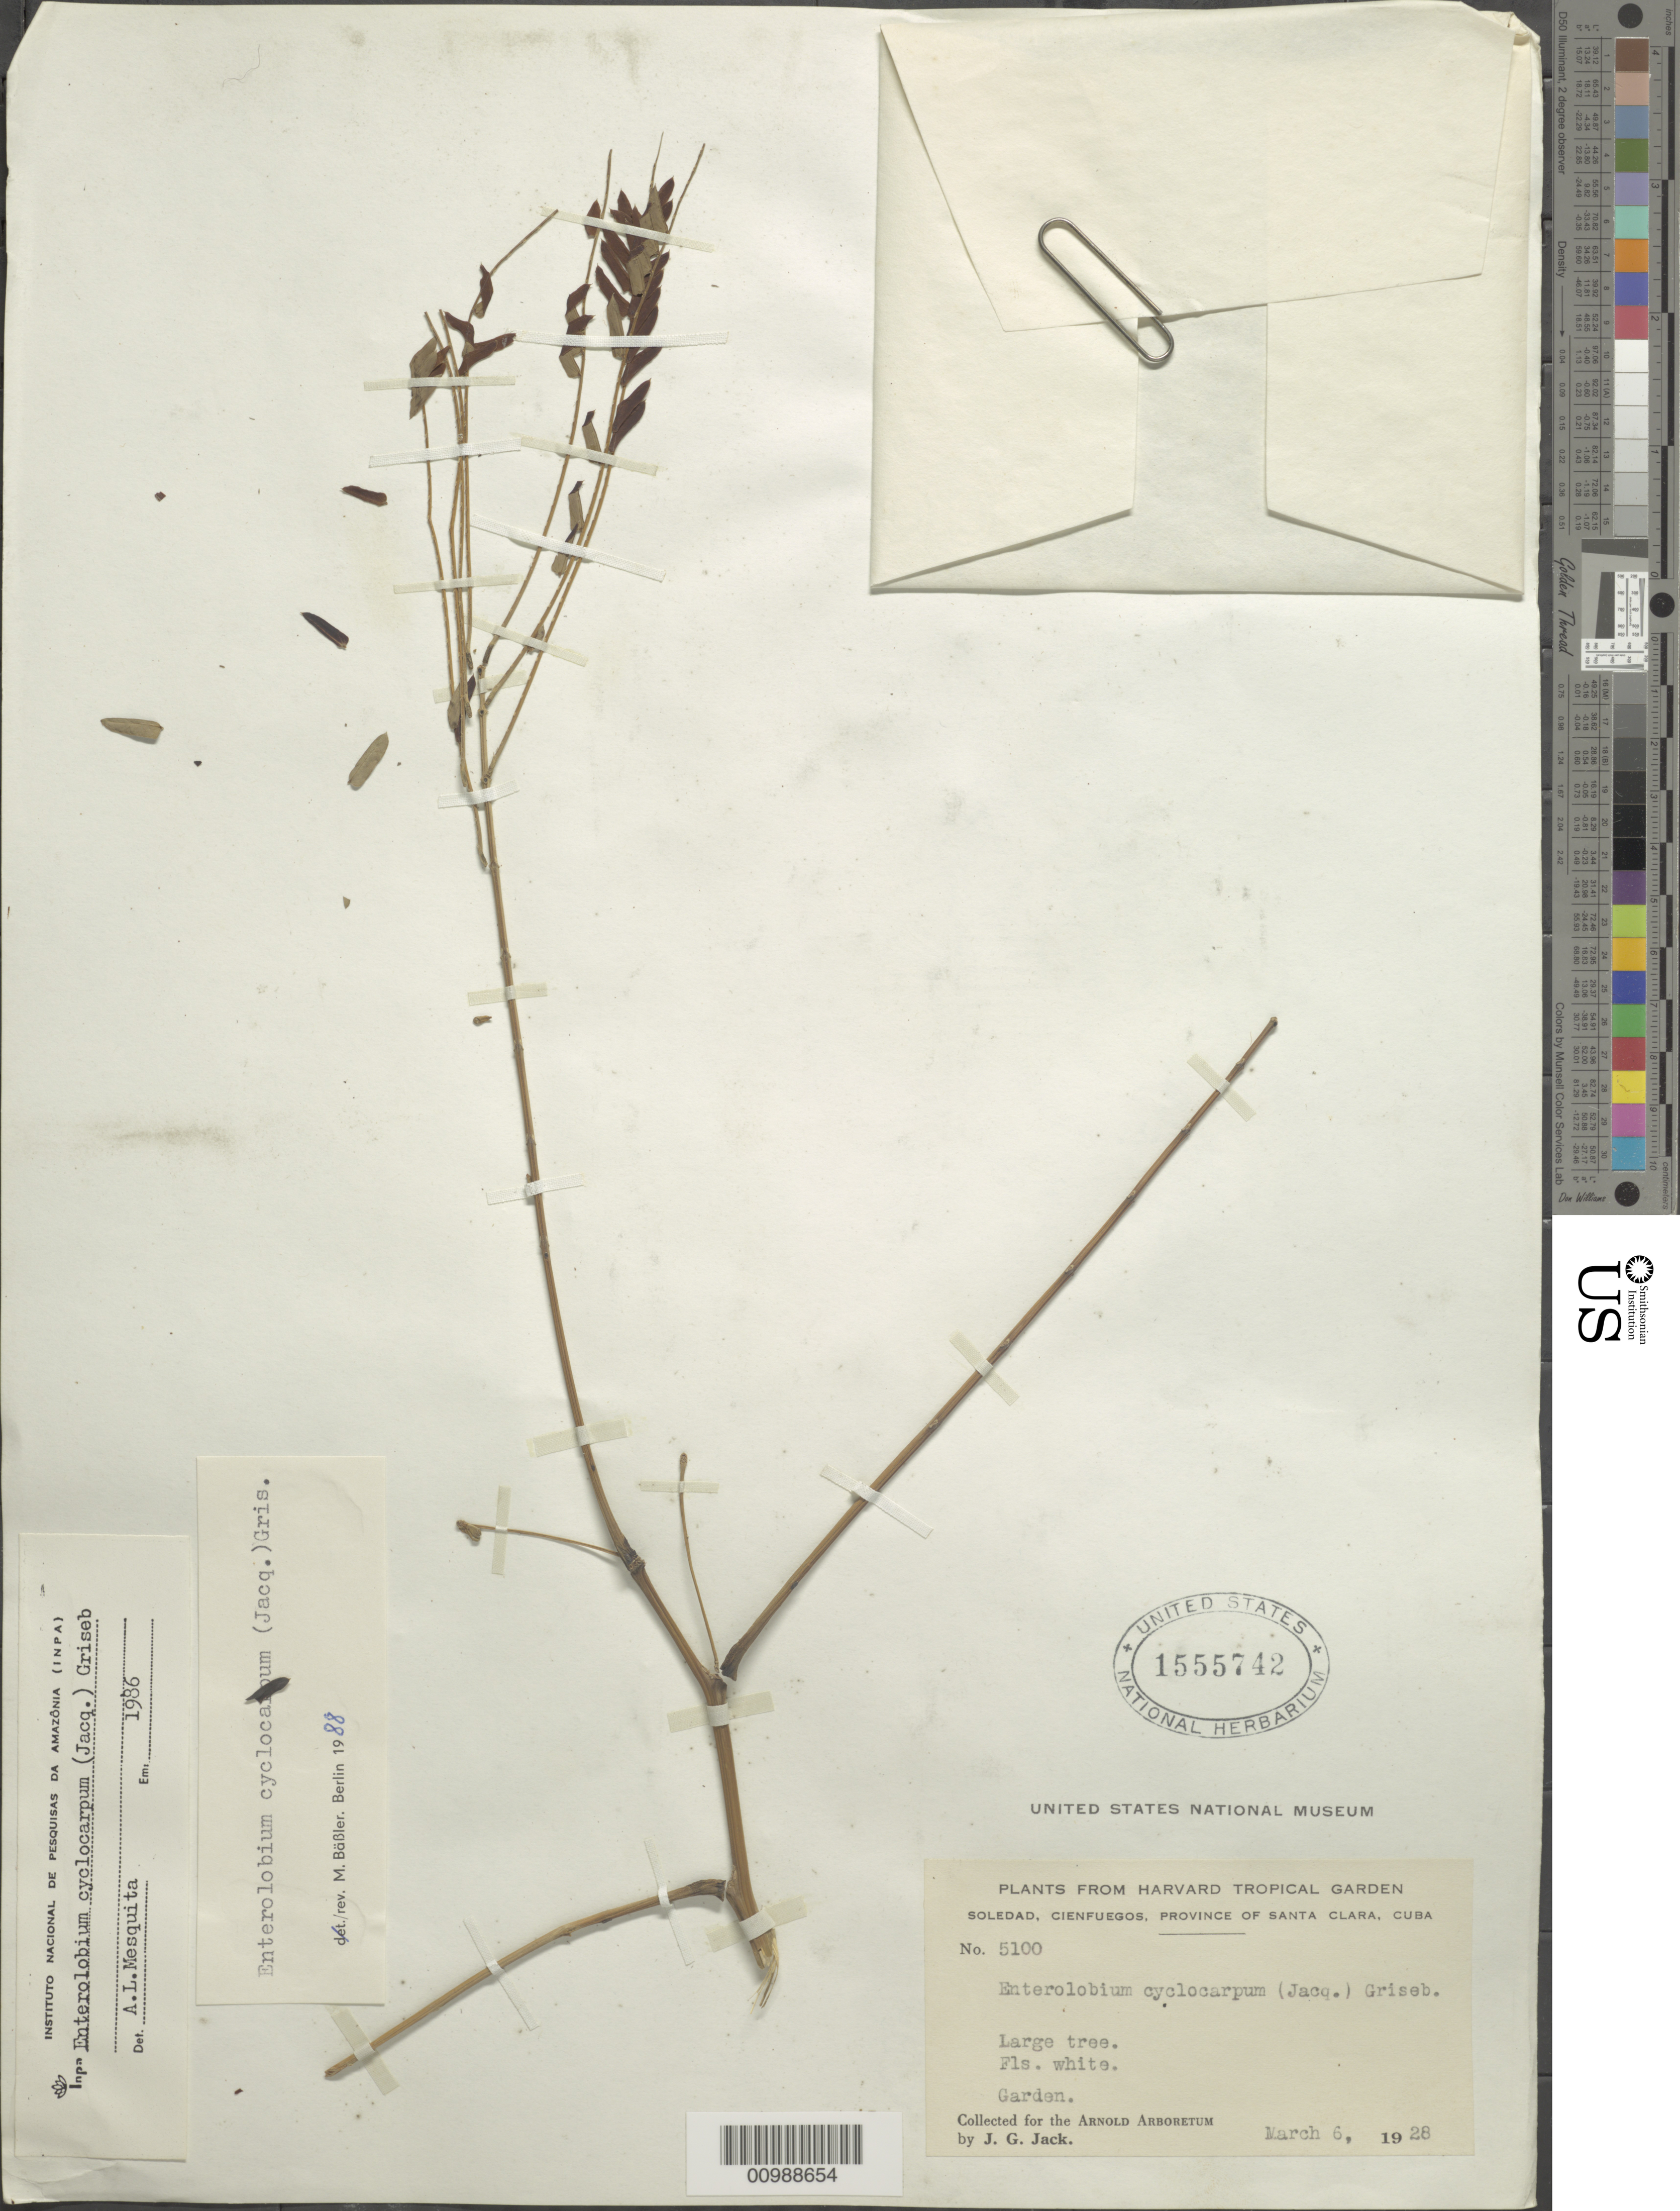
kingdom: Plantae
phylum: Tracheophyta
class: Magnoliopsida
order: Fabales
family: Fabaceae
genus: Enterolobium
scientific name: Enterolobium cyclocarpum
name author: (Jacq.) Griseb.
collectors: J. G. Jack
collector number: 5100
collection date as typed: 06 Mar 1928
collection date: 1928-03-06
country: Cuba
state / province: Cienfuegos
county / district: Santa Clara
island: Cuba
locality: Soledad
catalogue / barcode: US 1555742